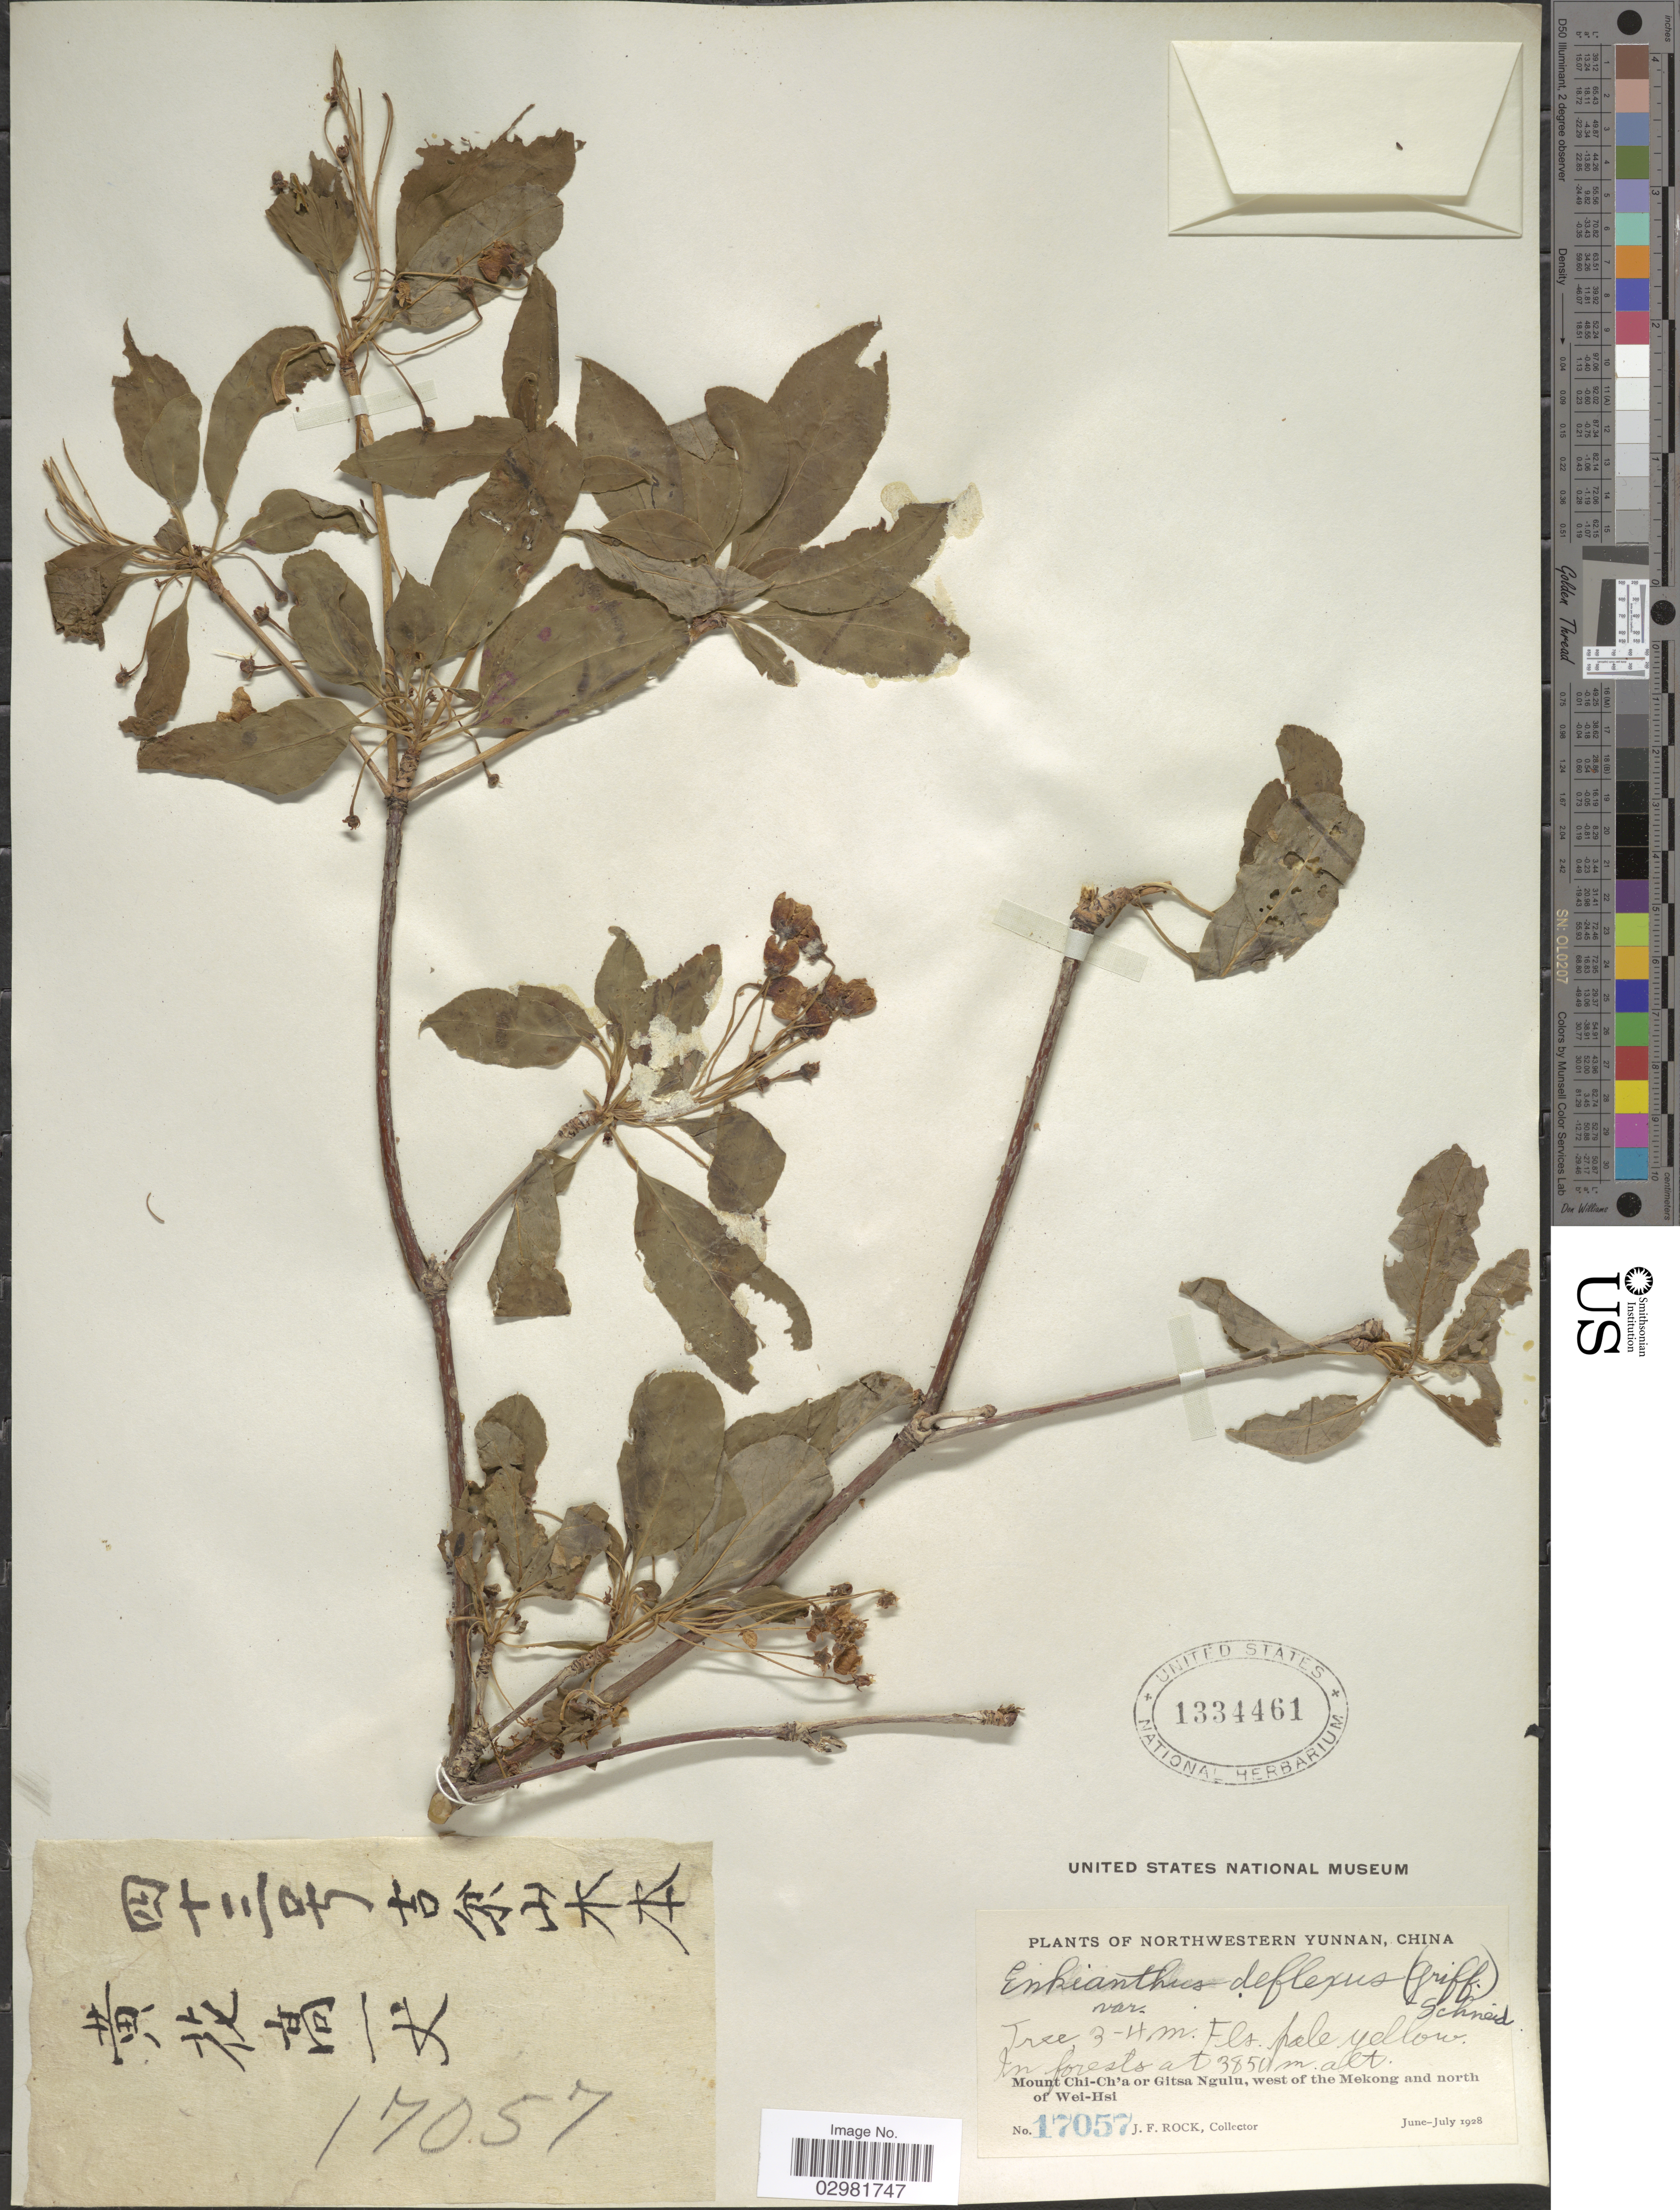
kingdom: Plantae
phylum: Tracheophyta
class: Magnoliopsida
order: Ericales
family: Ericaceae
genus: Enkianthus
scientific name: Enkianthus deflexus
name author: (Griff.) C.K. Schneid.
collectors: J. Rock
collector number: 17057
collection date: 1928-06/1928-07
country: China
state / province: Yunnan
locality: Northwestern Yunnan. Mount Chi-Ch'a or Gitsa Ngulu, west of the Mekong and north of Wei-Hsi.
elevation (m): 3850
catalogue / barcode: US 1334461